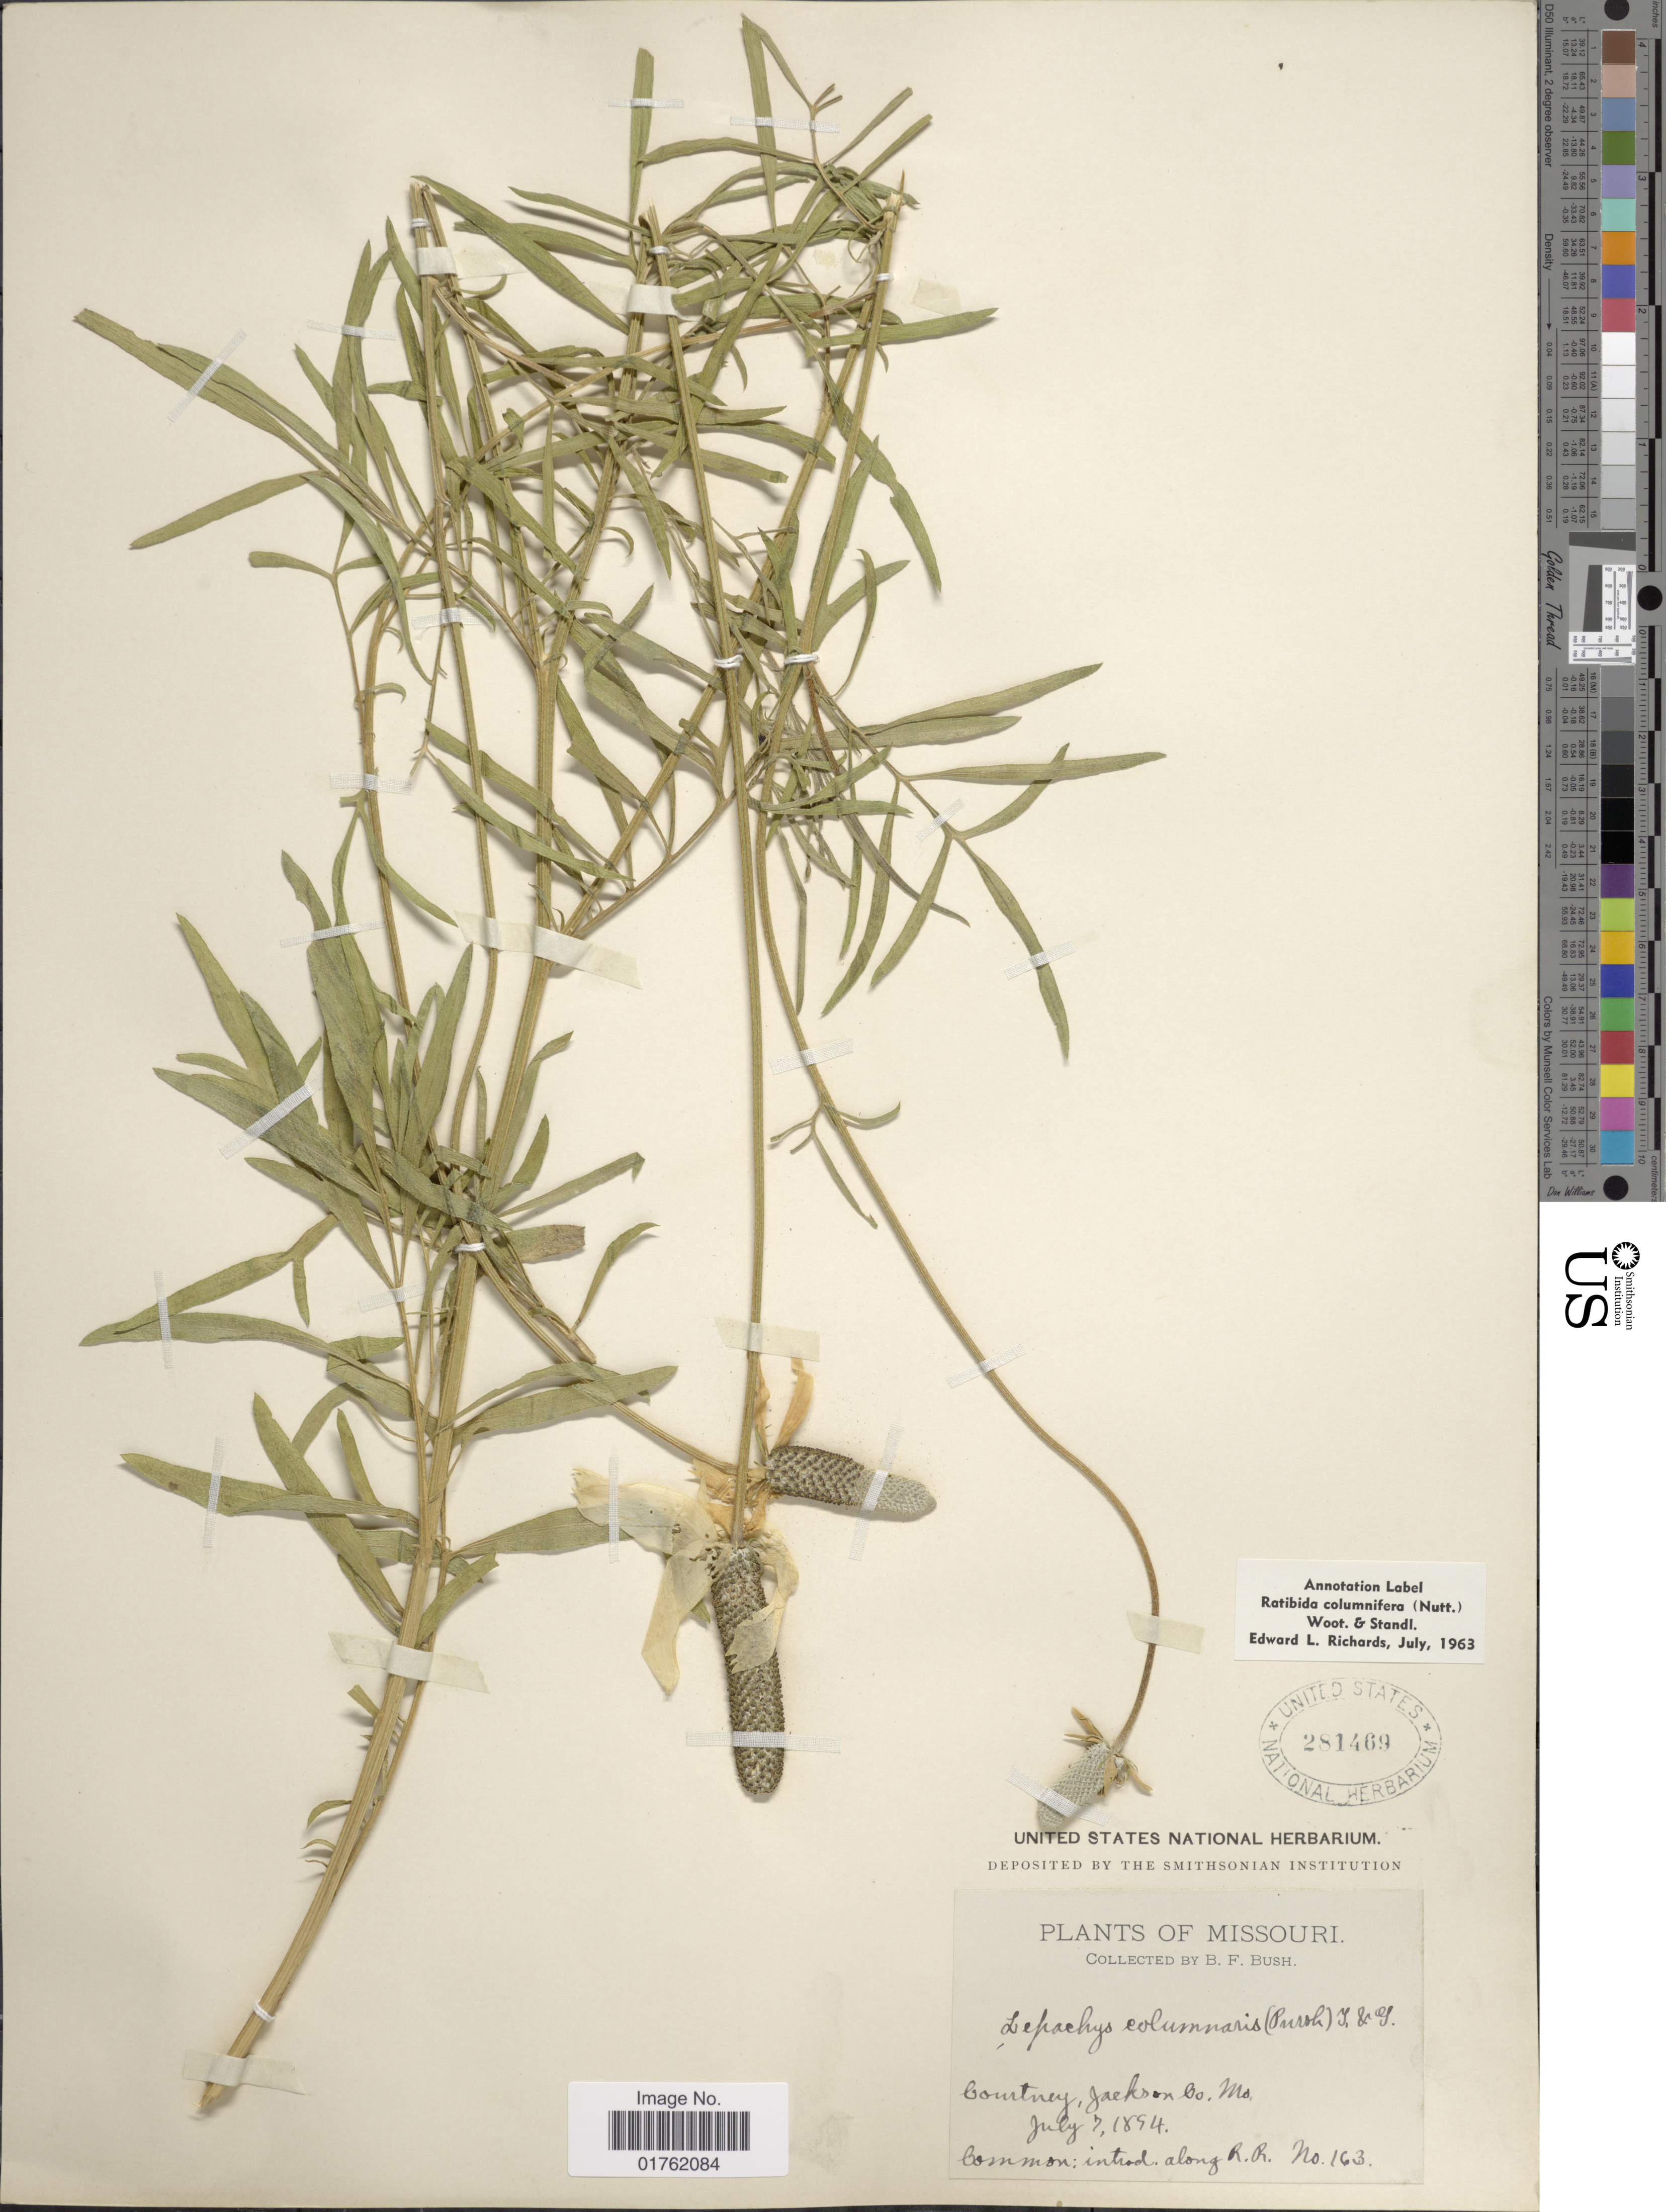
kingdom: Plantae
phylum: Tracheophyta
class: Magnoliopsida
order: Asterales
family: Asteraceae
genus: Ratibida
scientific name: Ratibida columnaris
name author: (Pursh) D. Don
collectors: B. F. Bush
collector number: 163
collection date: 1894-07-07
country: United States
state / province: Missouri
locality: Courtney, Jackson Co.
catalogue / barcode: US 281469